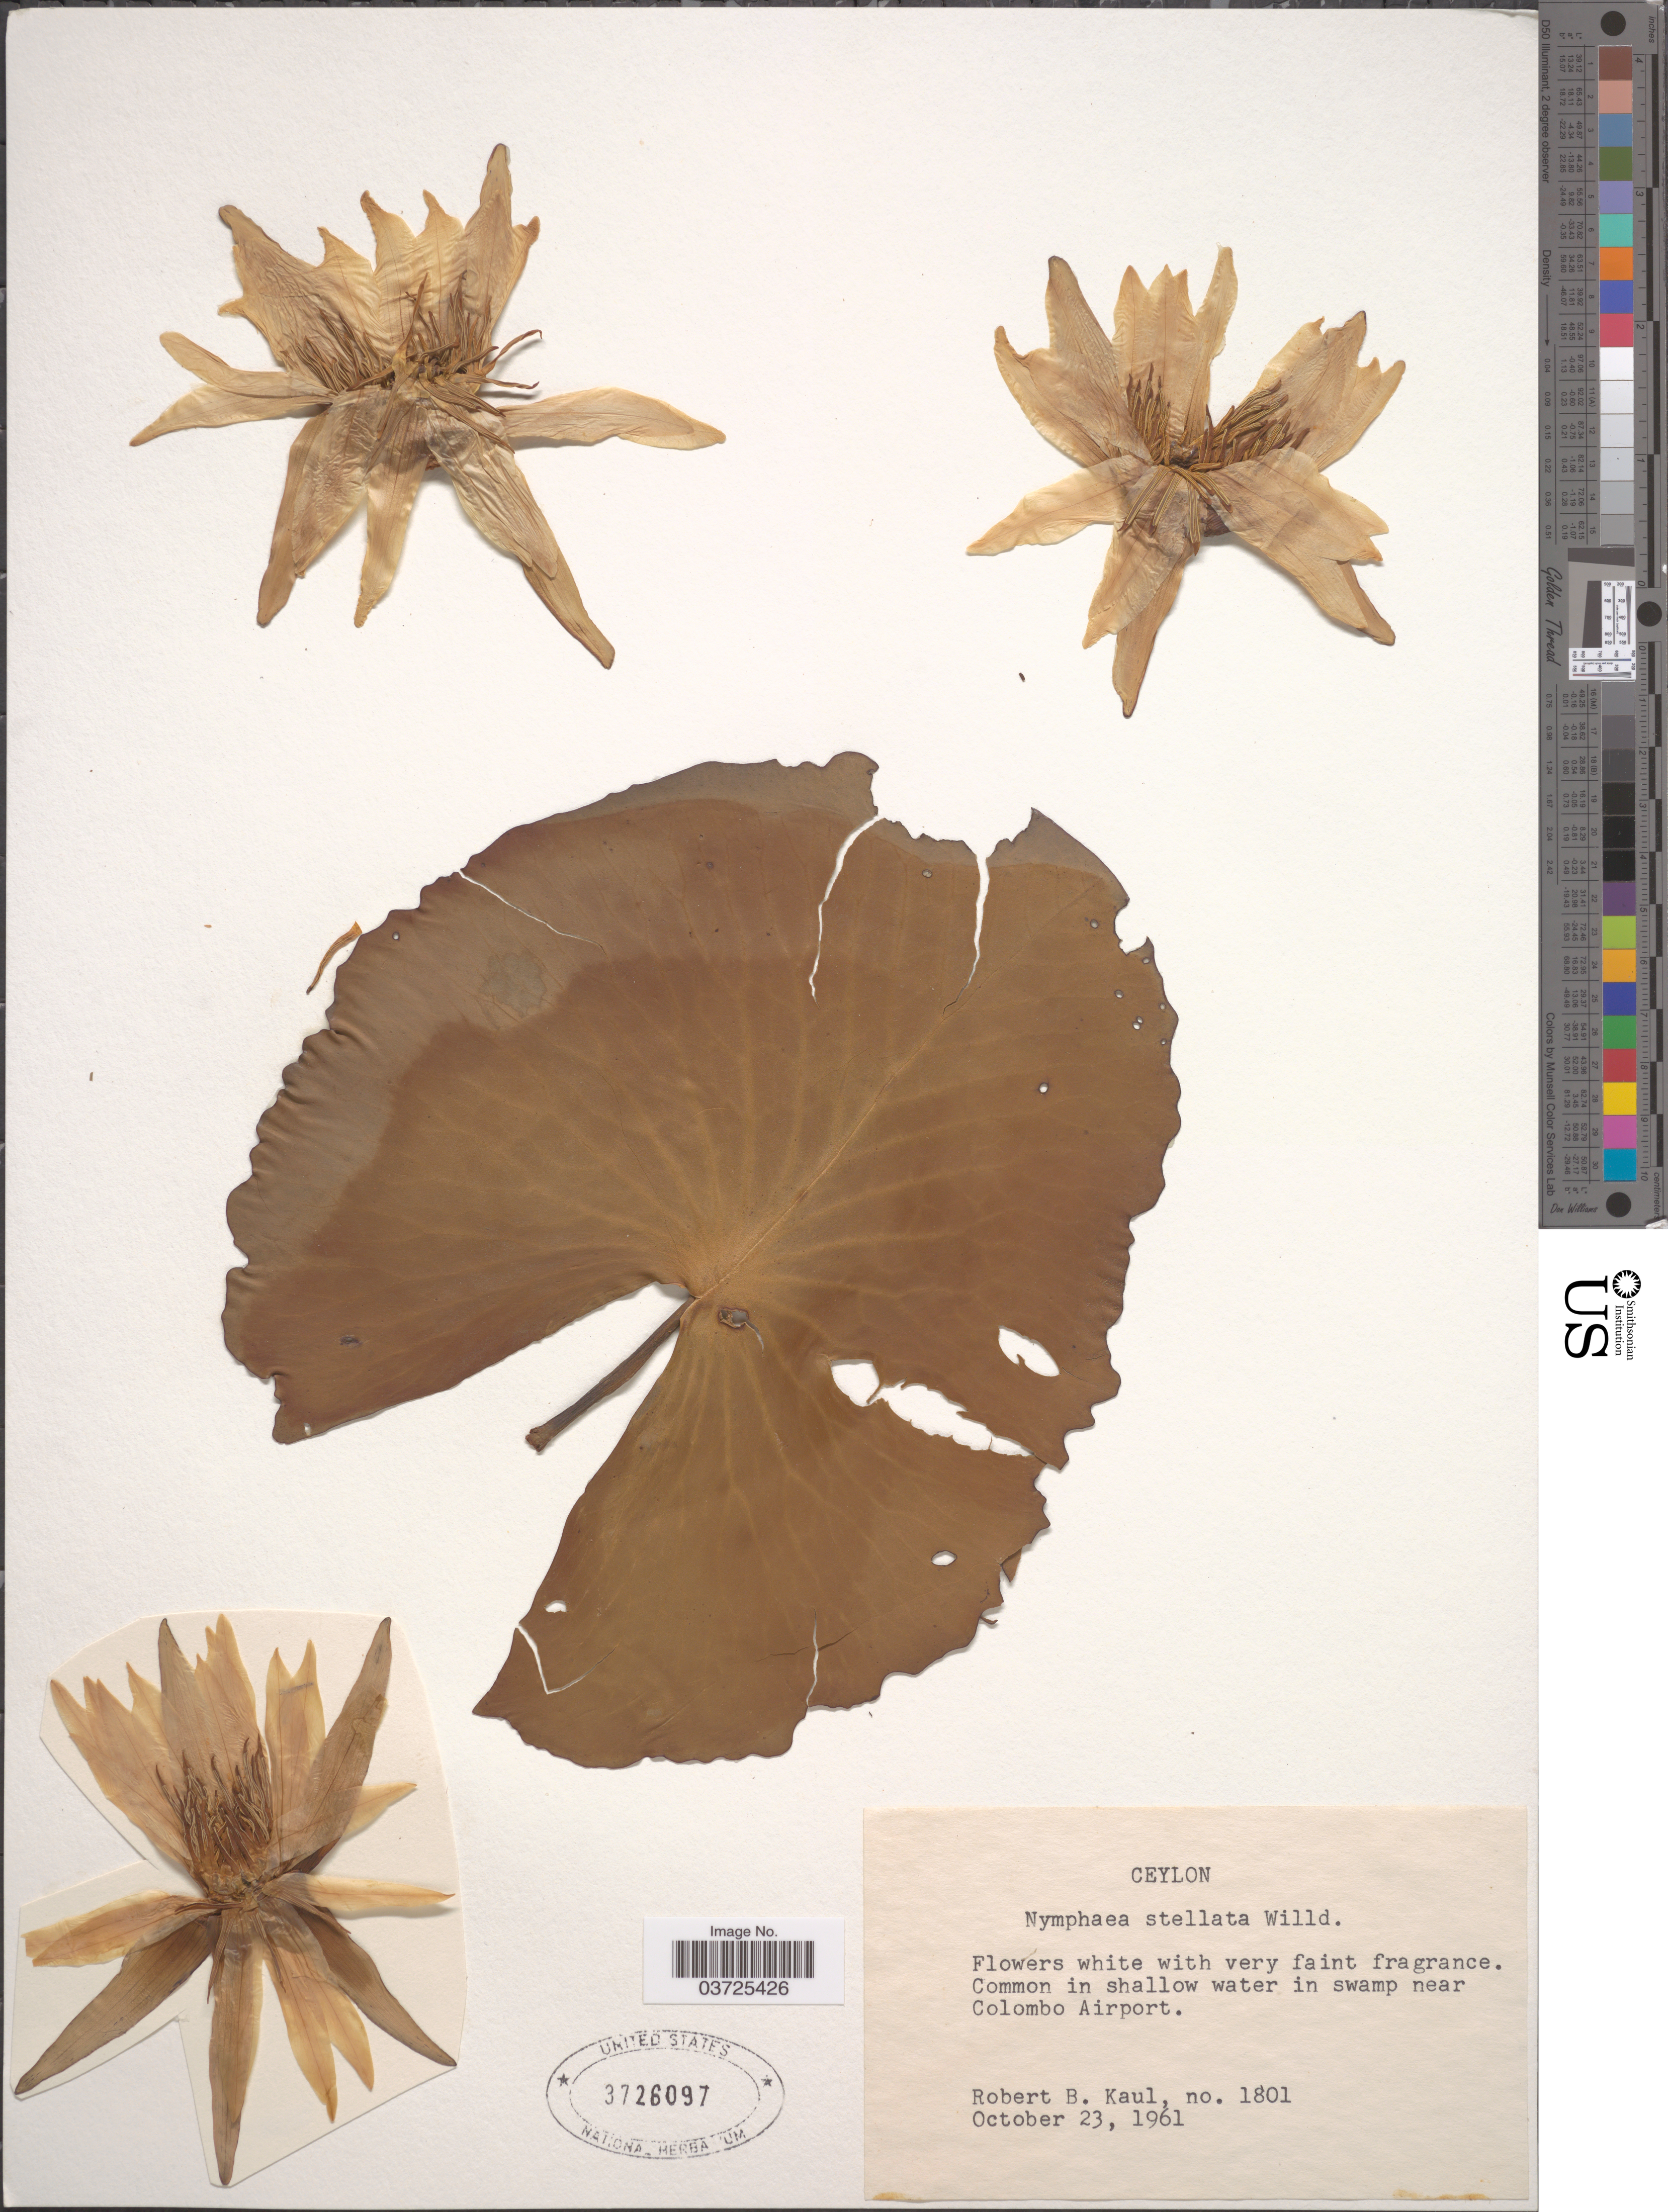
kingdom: Plantae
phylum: Tracheophyta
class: Magnoliopsida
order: Nymphaeales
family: Nymphaeaceae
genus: Nymphaea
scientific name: Nymphaea stellata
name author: Willd.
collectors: R. Kaul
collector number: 1801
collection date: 1961-10-23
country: Sri Lanka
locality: Ceylon. Common in shallow water in swamp near Colombo Airport.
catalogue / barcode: US 3726097